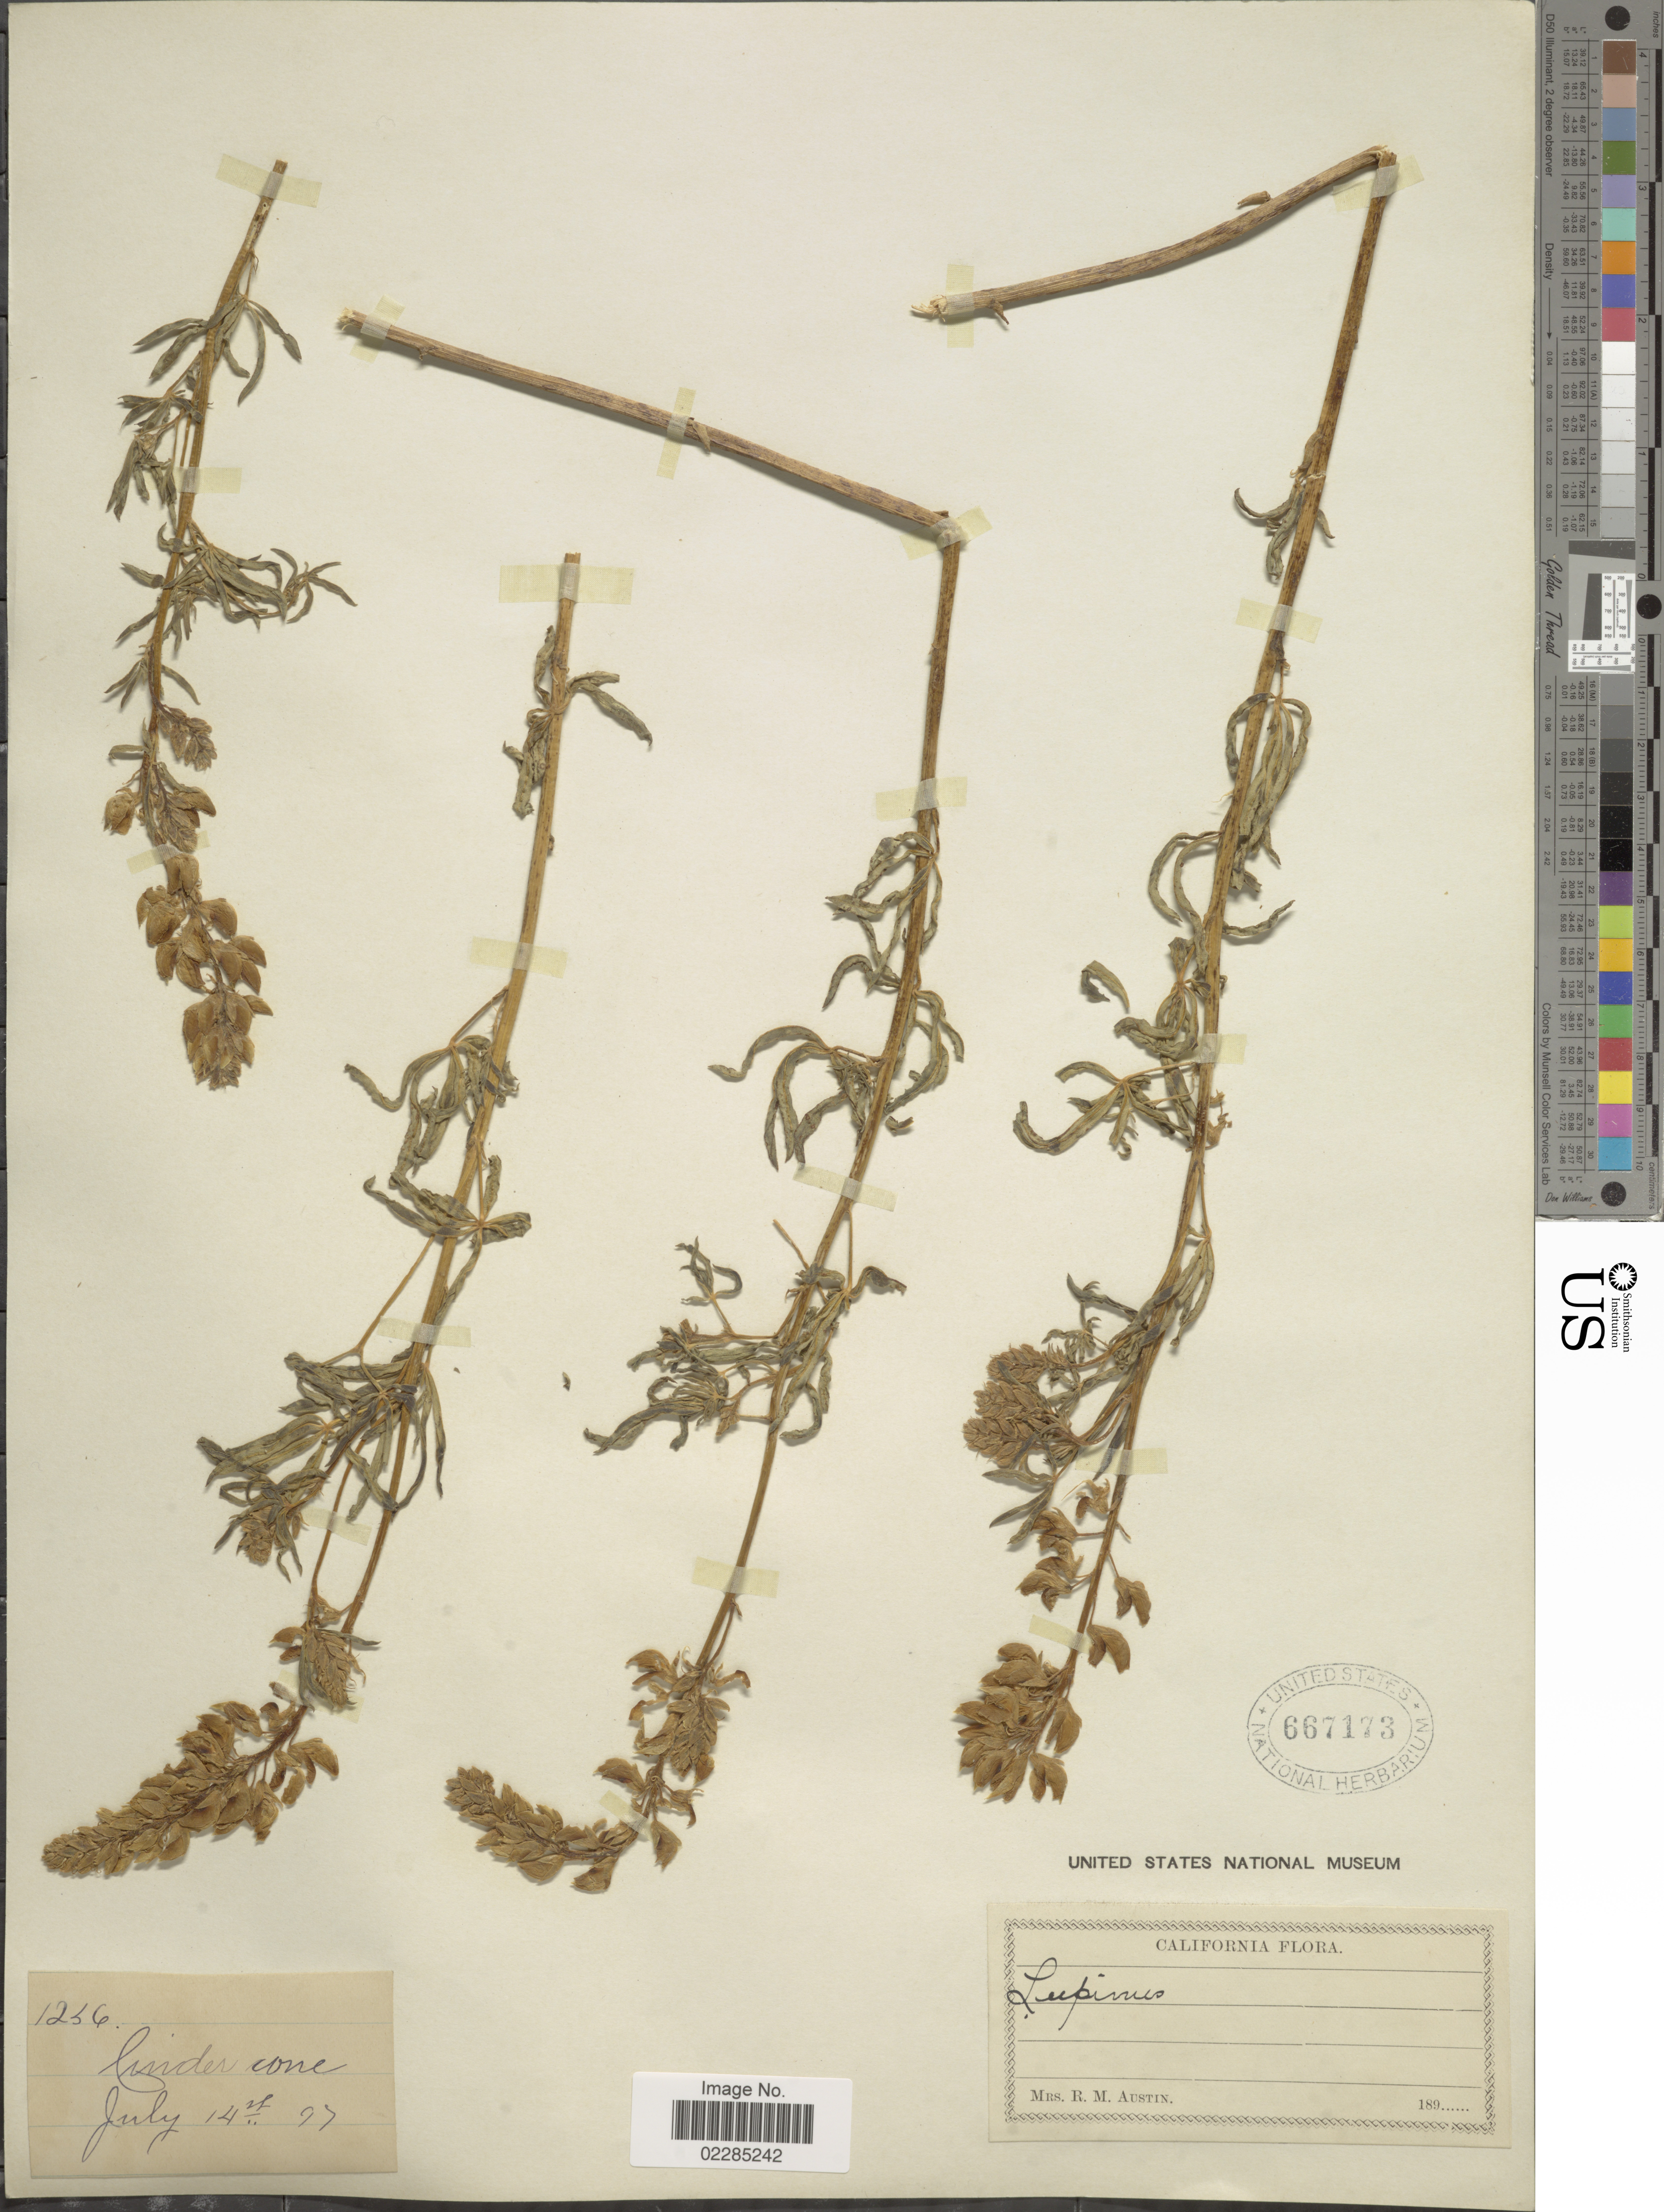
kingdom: Plantae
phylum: Tracheophyta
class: Magnoliopsida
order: Fabales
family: Fabaceae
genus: Lupinus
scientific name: Lupinus formosus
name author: Greene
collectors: R. Austin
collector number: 1256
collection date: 1897-07-14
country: United States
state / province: California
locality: Cinder cone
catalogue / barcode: US 667173